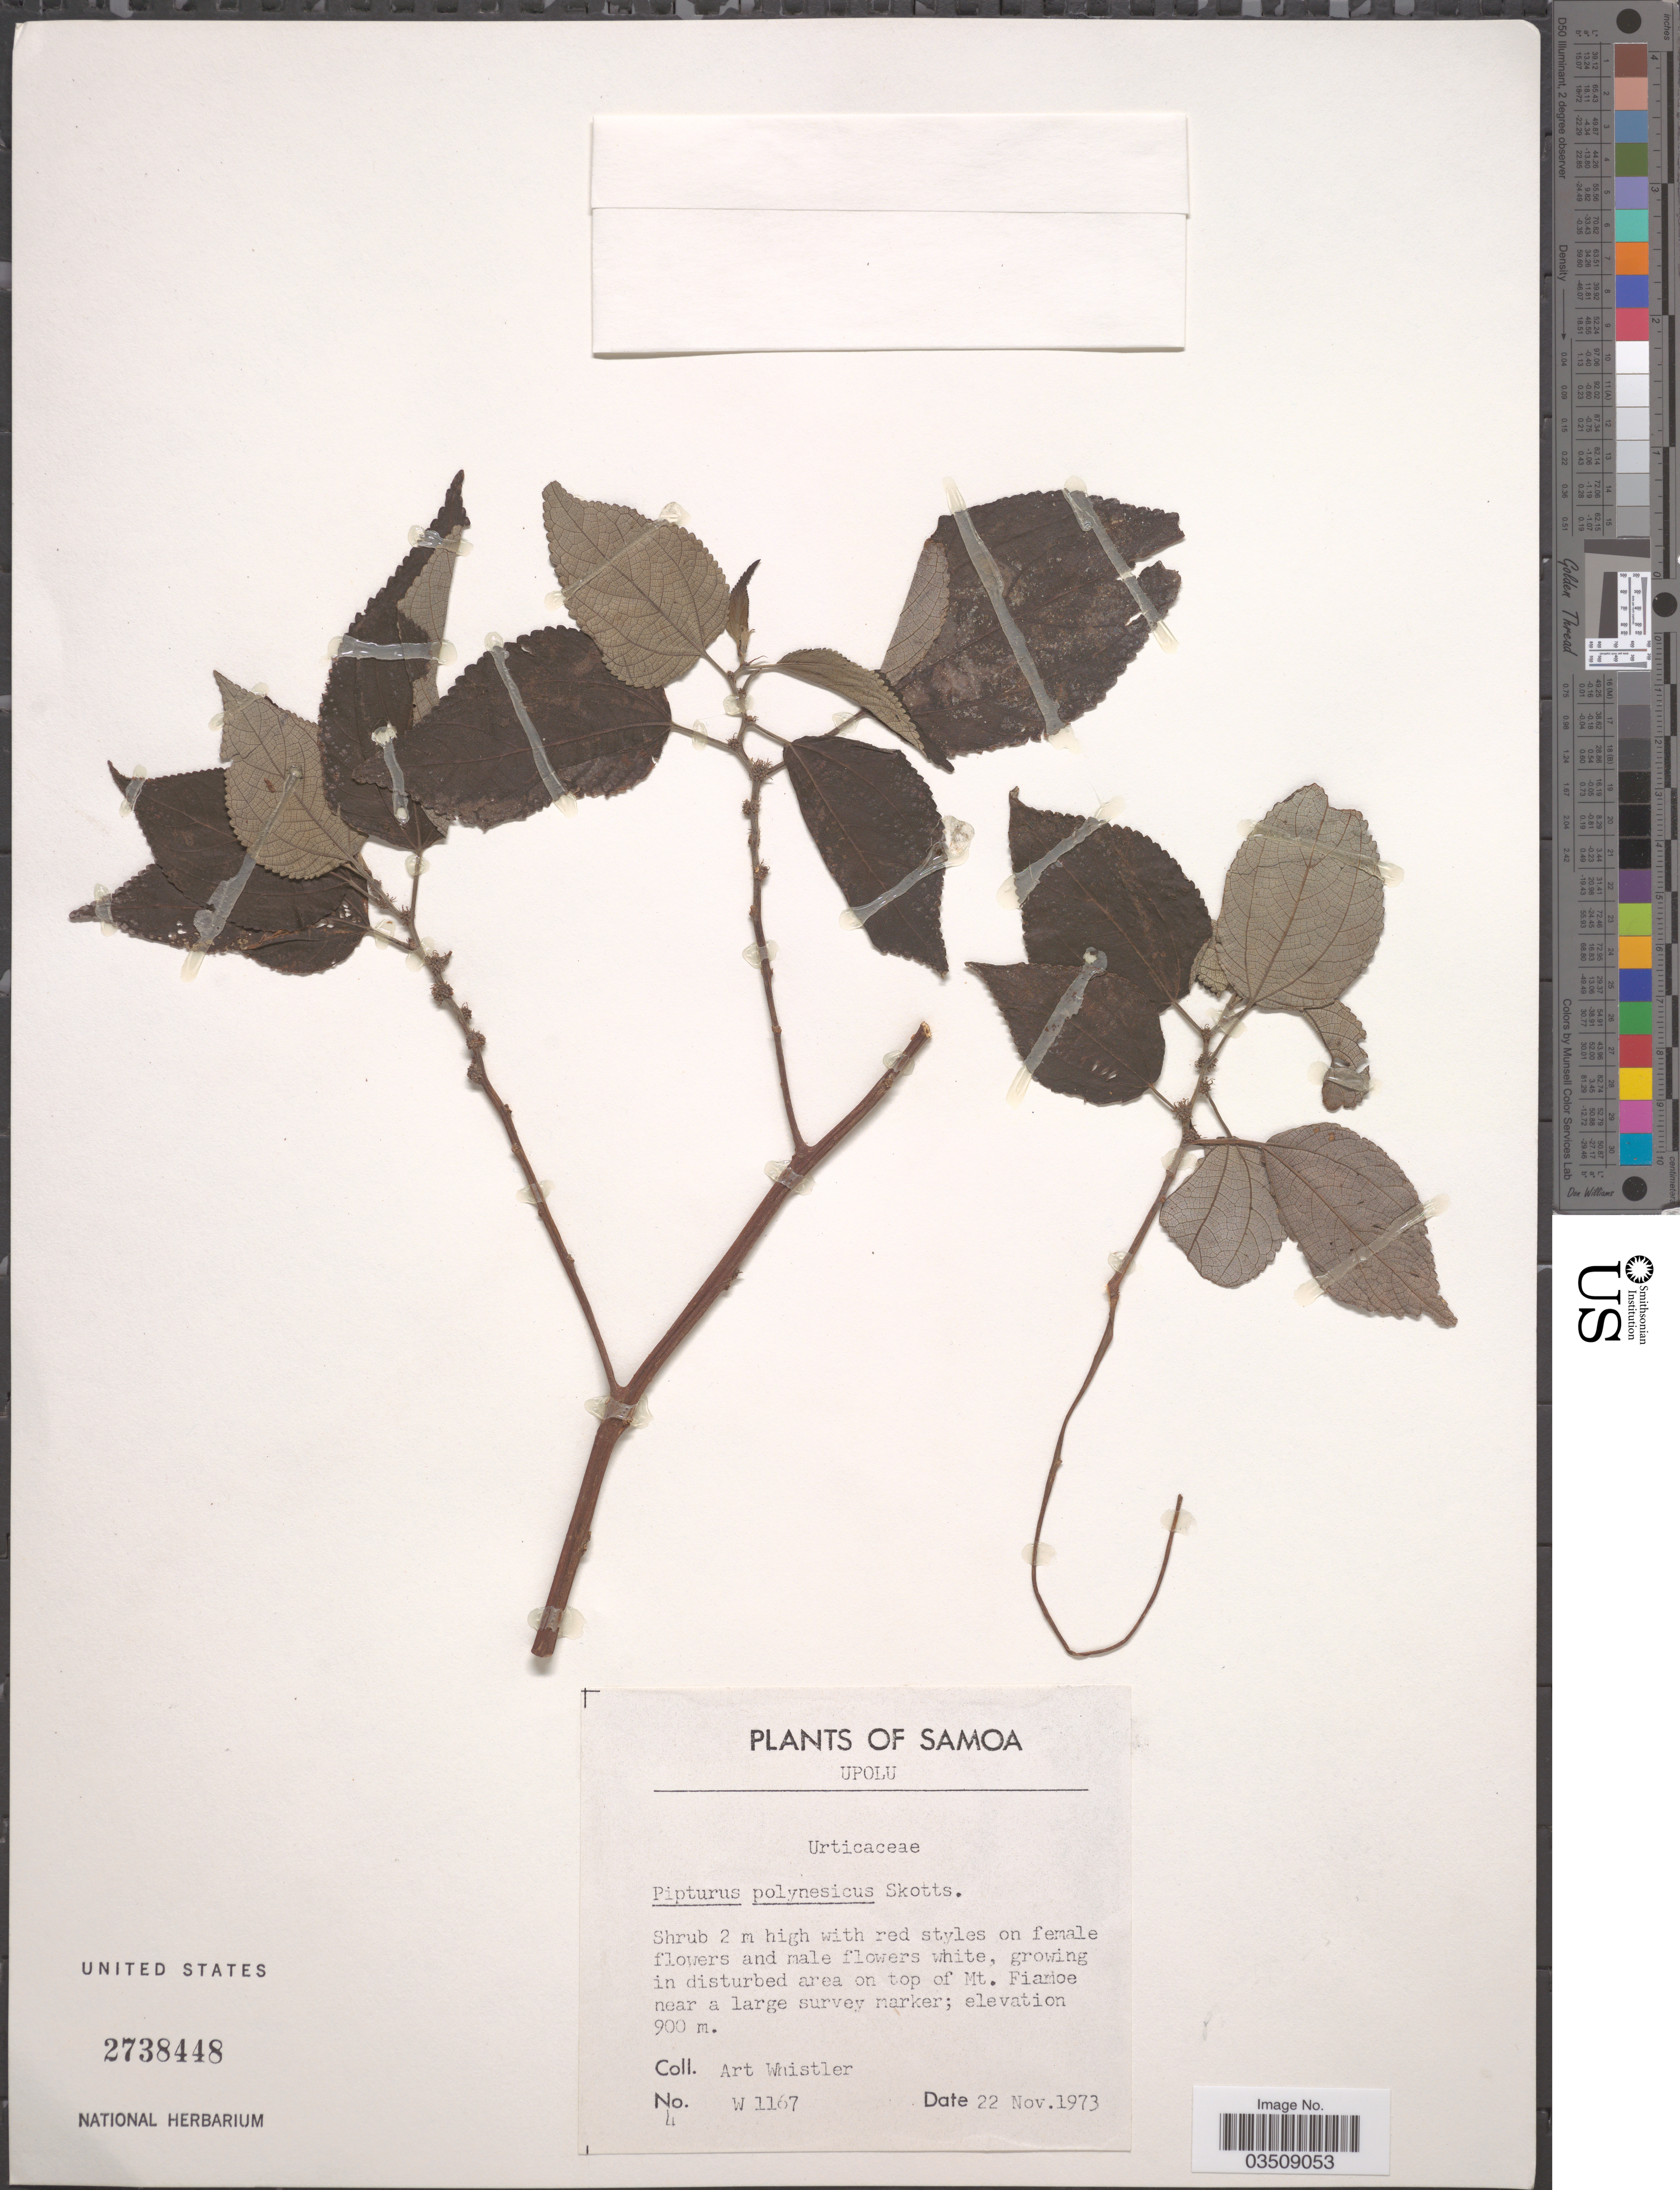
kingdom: Plantae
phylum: Tracheophyta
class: Magnoliopsida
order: Rosales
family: Urticaceae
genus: Pipturus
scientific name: Pipturus argenteus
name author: (G. Forst.) Wedd.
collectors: A. Whistler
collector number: W1167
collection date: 1973-11-22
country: Samoa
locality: Samoa. Upolu. In disturbed area on top of Mt. Fiamoe near a large survey marker.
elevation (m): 900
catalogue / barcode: US 2738448